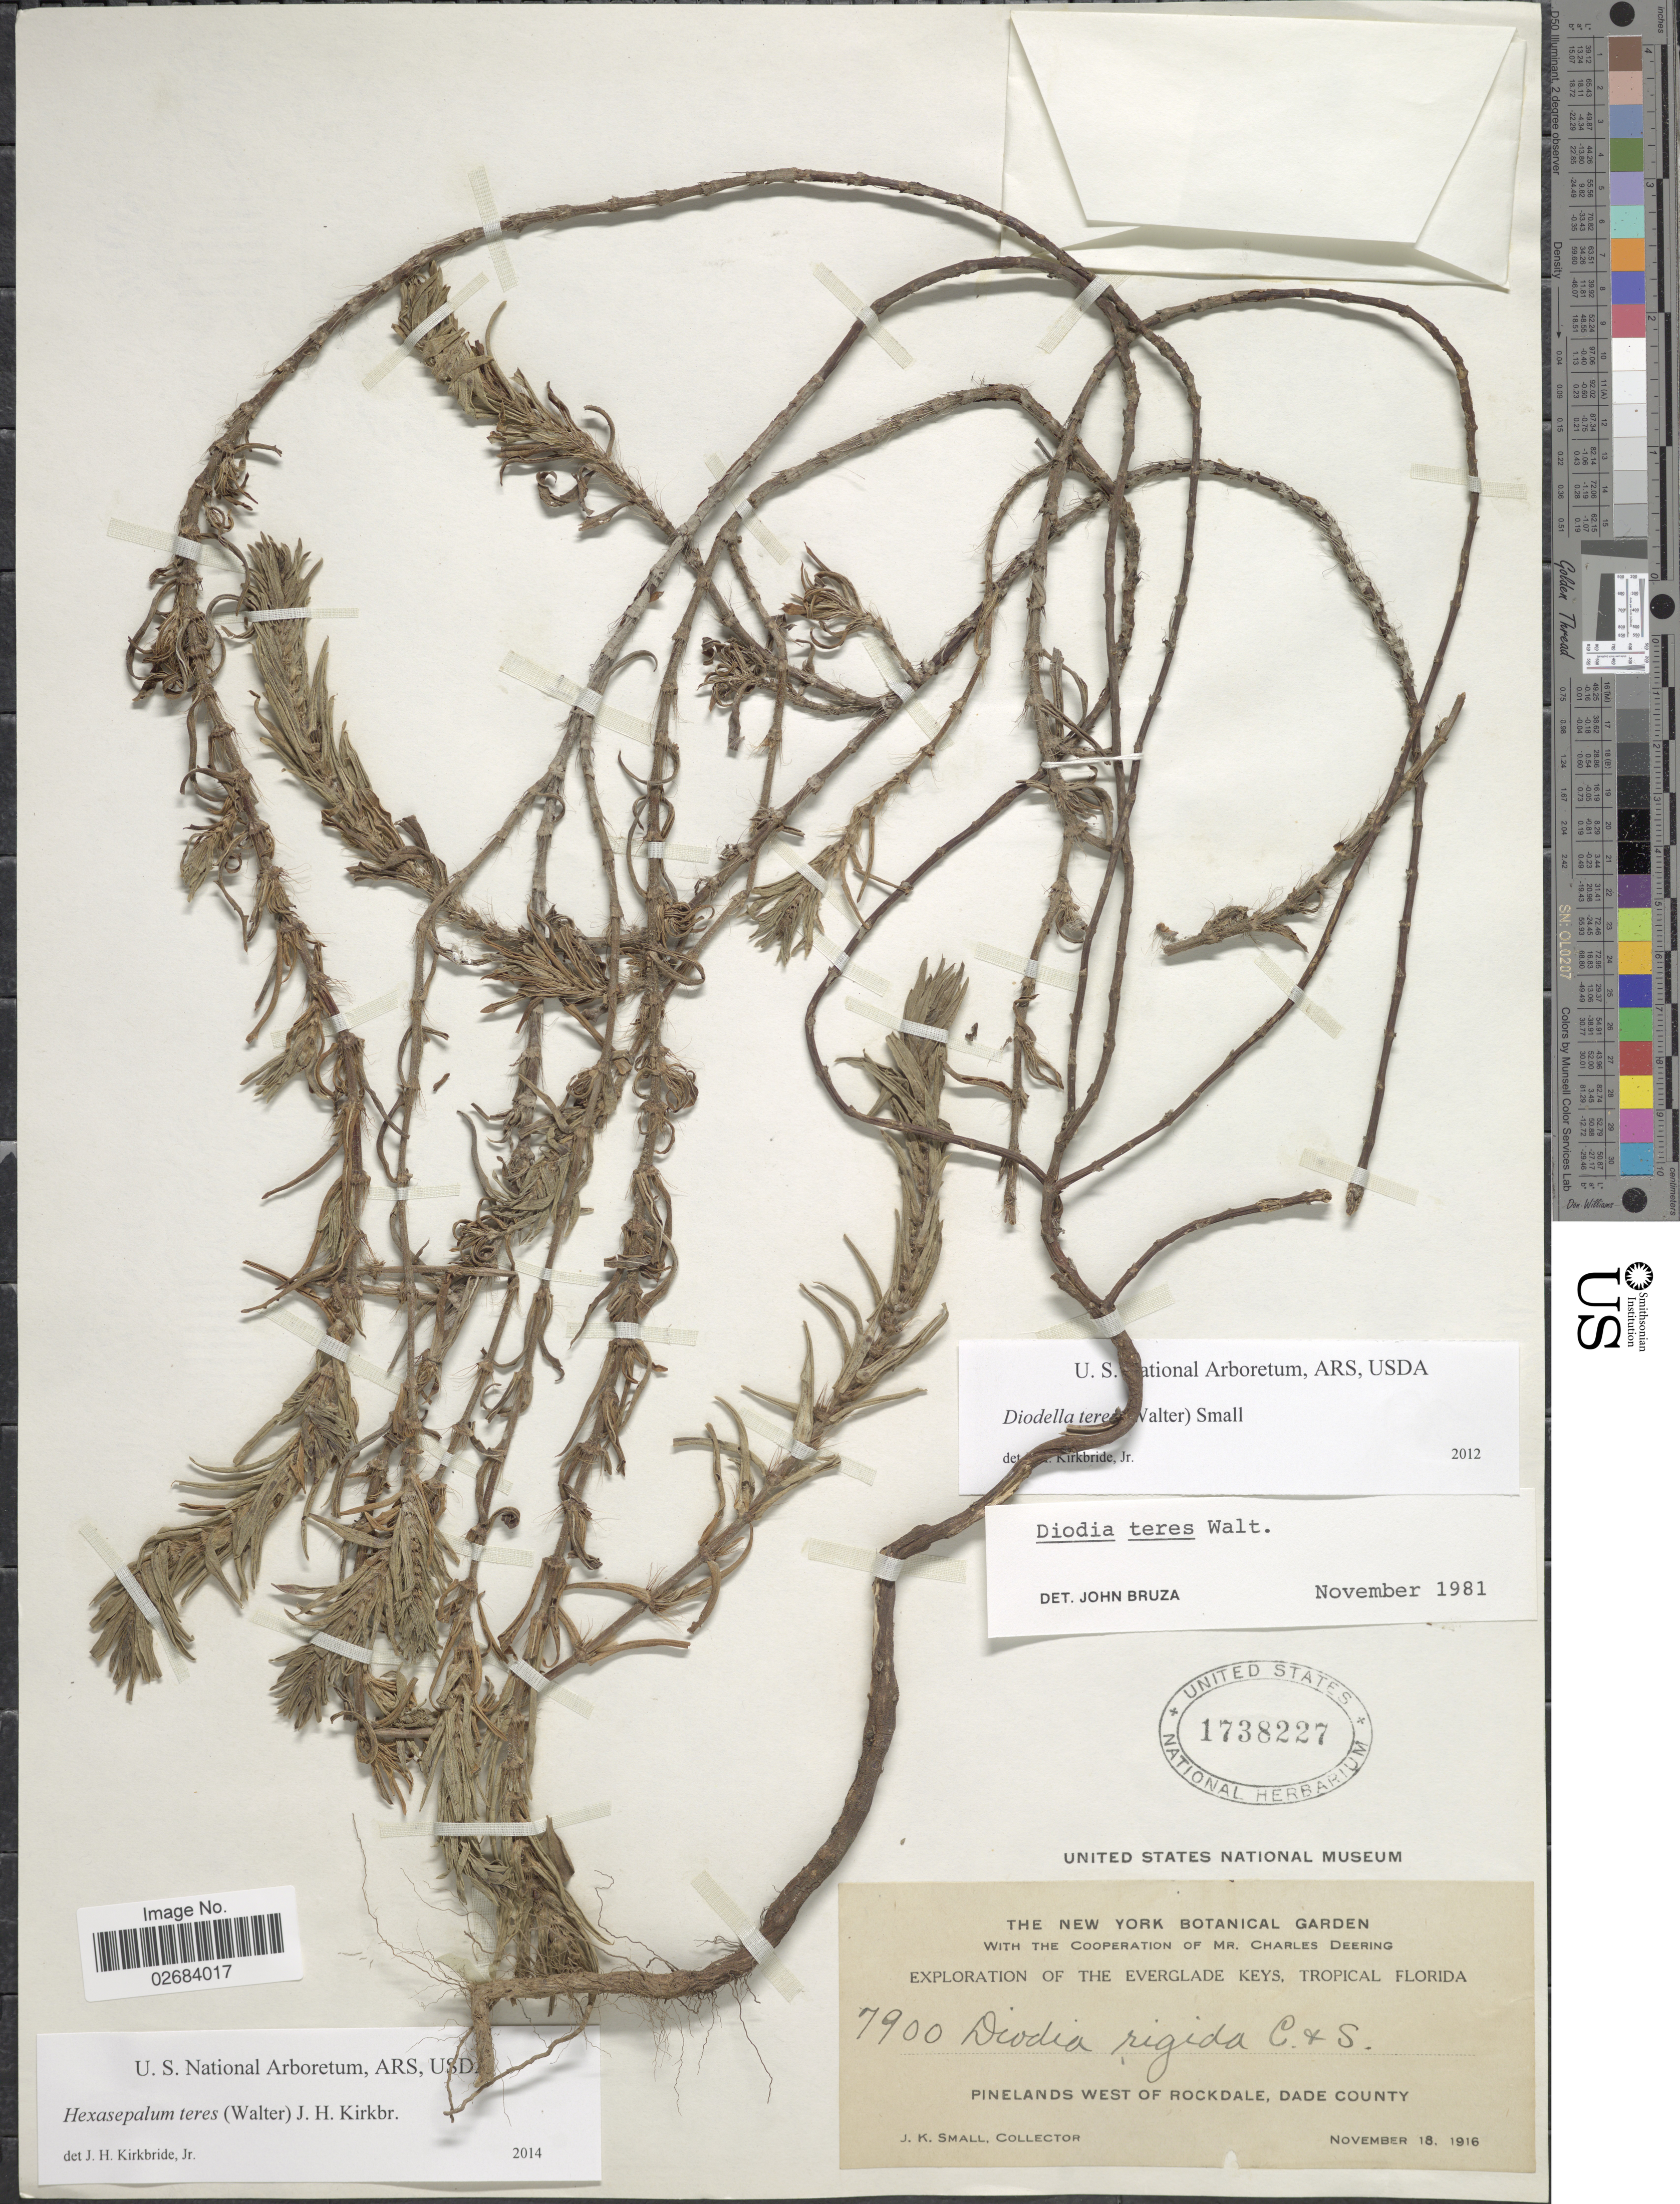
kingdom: Plantae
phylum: Tracheophyta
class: Magnoliopsida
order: Gentianales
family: Rubiaceae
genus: Diodia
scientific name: Diodia teres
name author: Walter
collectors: J. K. Small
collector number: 7900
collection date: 1916-11-18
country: United States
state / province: Florida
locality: The Evergalde Keys, tropical Florida, Pinelands west of Rockdale, Dade County.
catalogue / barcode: US 1738227